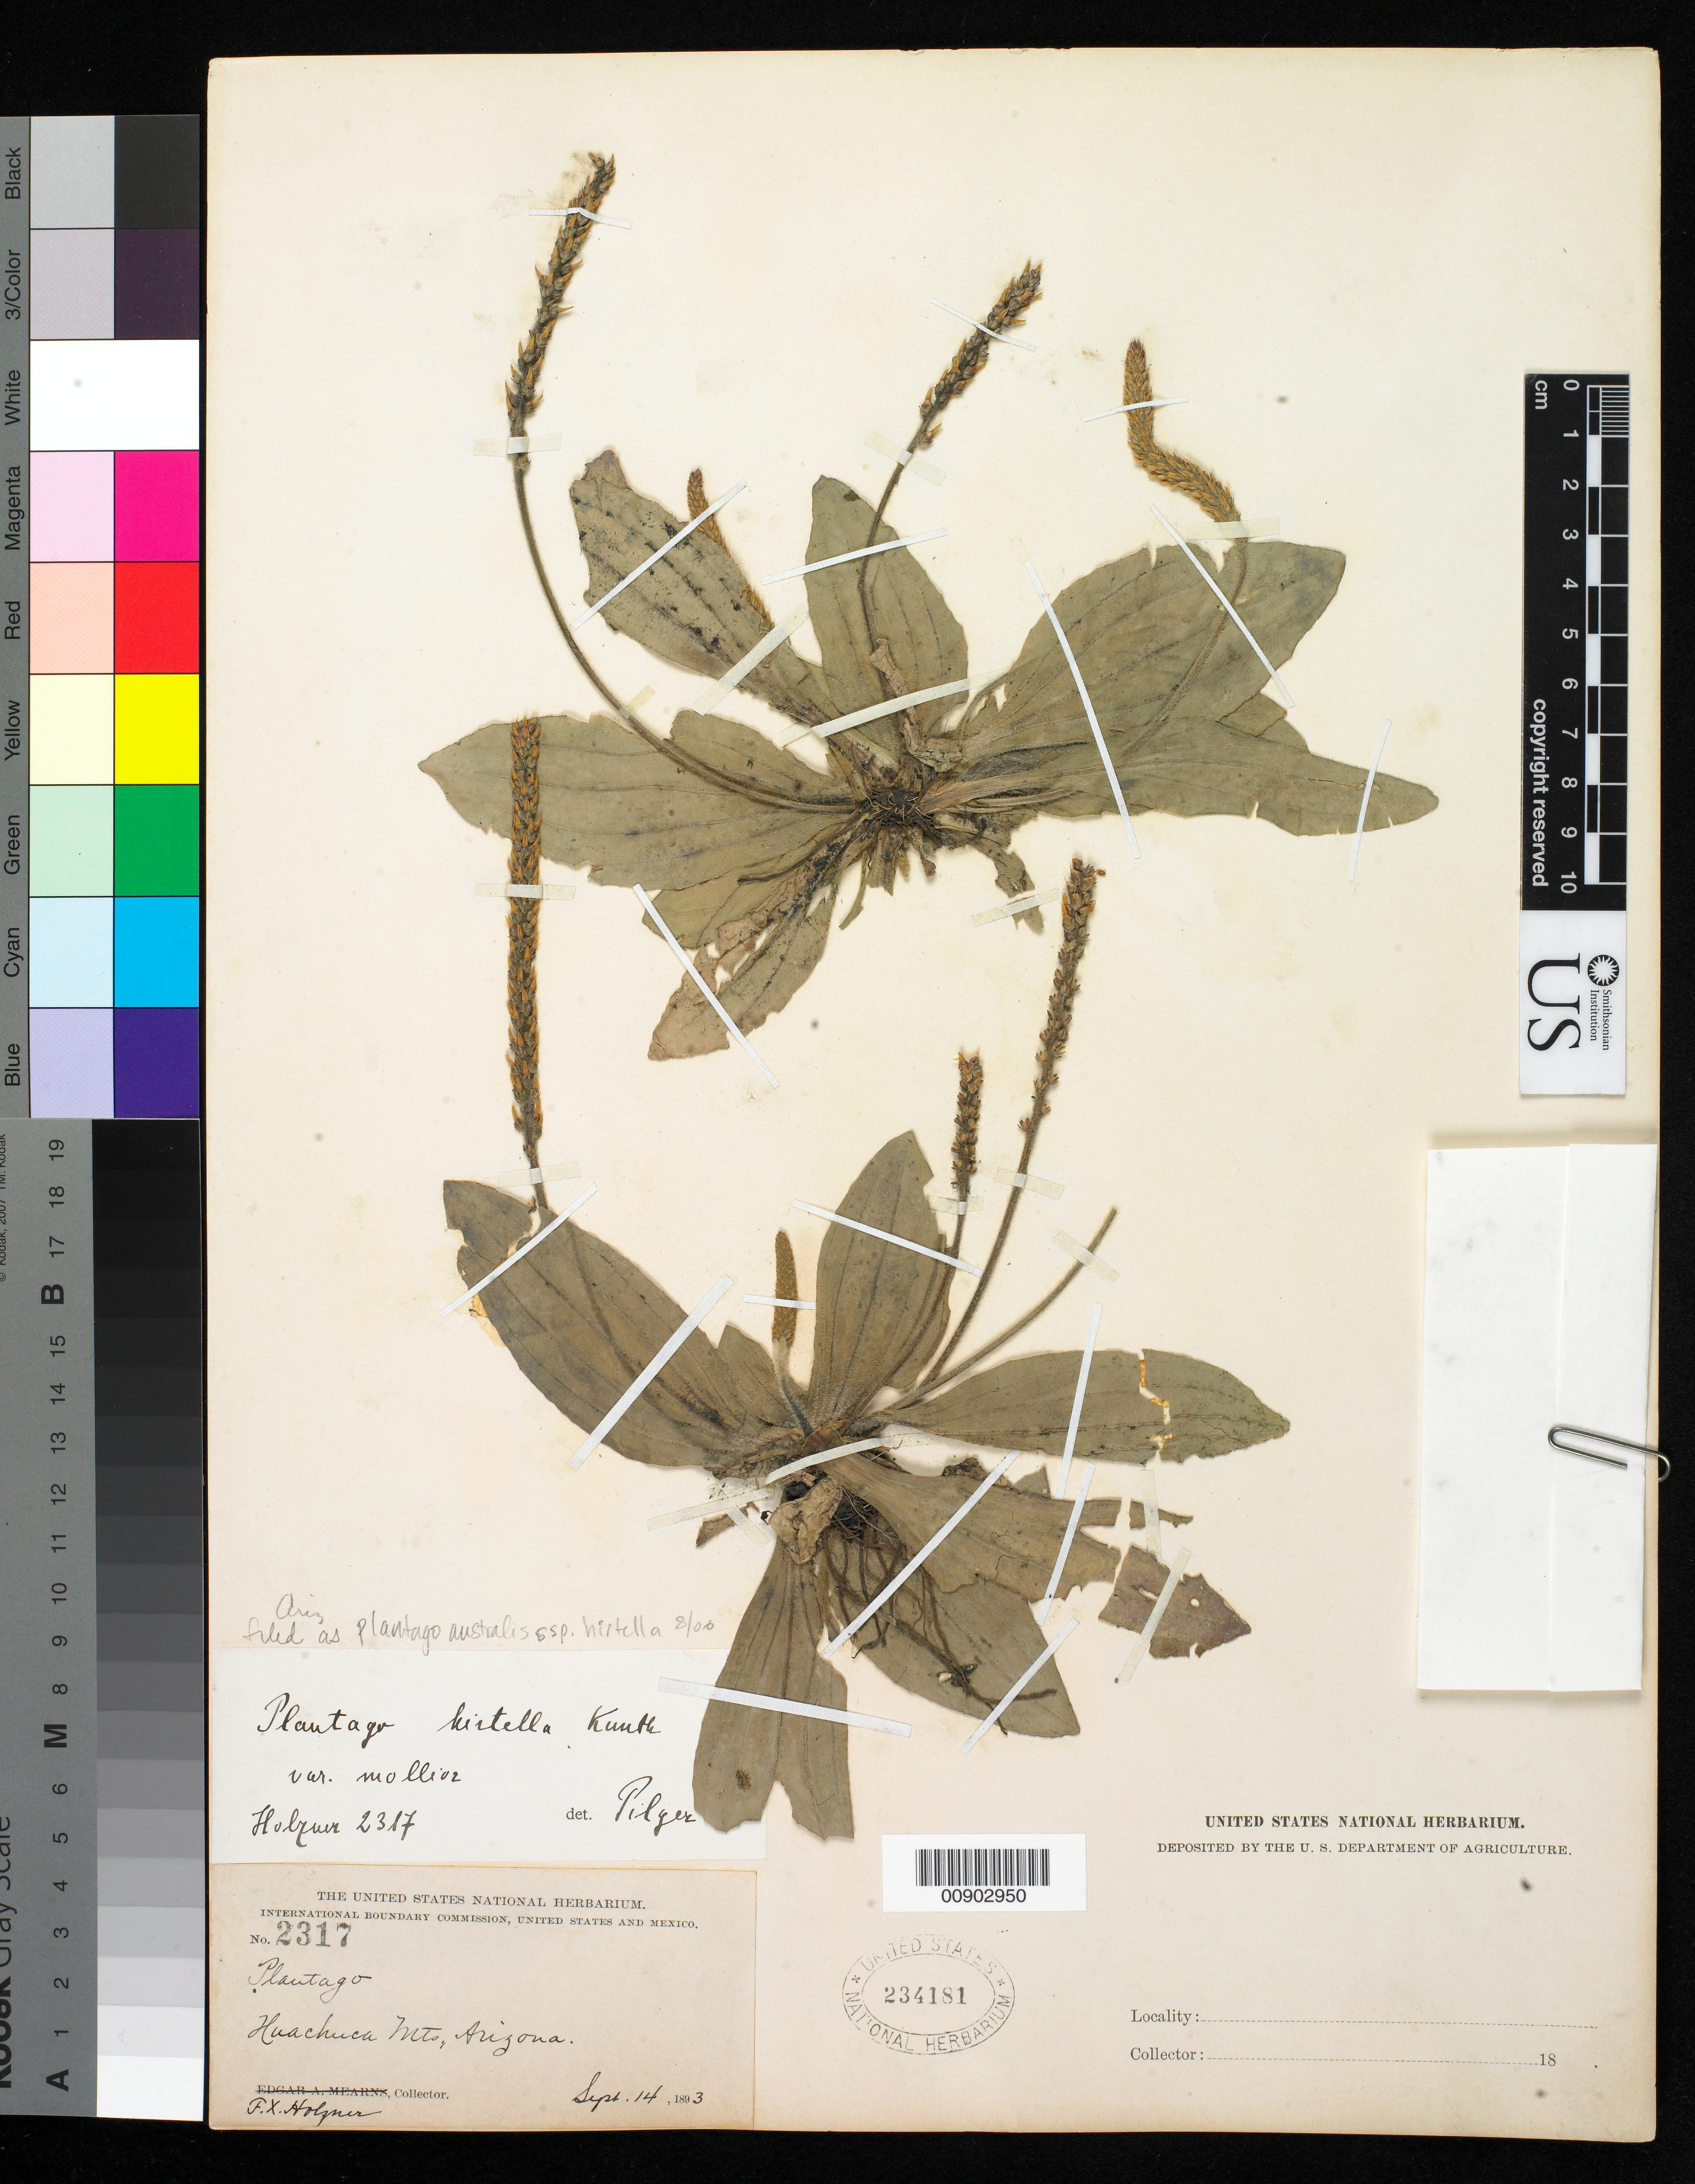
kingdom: Plantae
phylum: Tracheophyta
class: Magnoliopsida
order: Lamiales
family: Plantaginaceae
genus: Plantago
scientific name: Plantago australis subsp. hirtella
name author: (Kunth) Rahn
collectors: F. X. Holzner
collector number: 2317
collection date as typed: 14 Sep 1893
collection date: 1893-09-14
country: United States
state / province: Arizona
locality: Huachuca Mts.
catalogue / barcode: US 234181